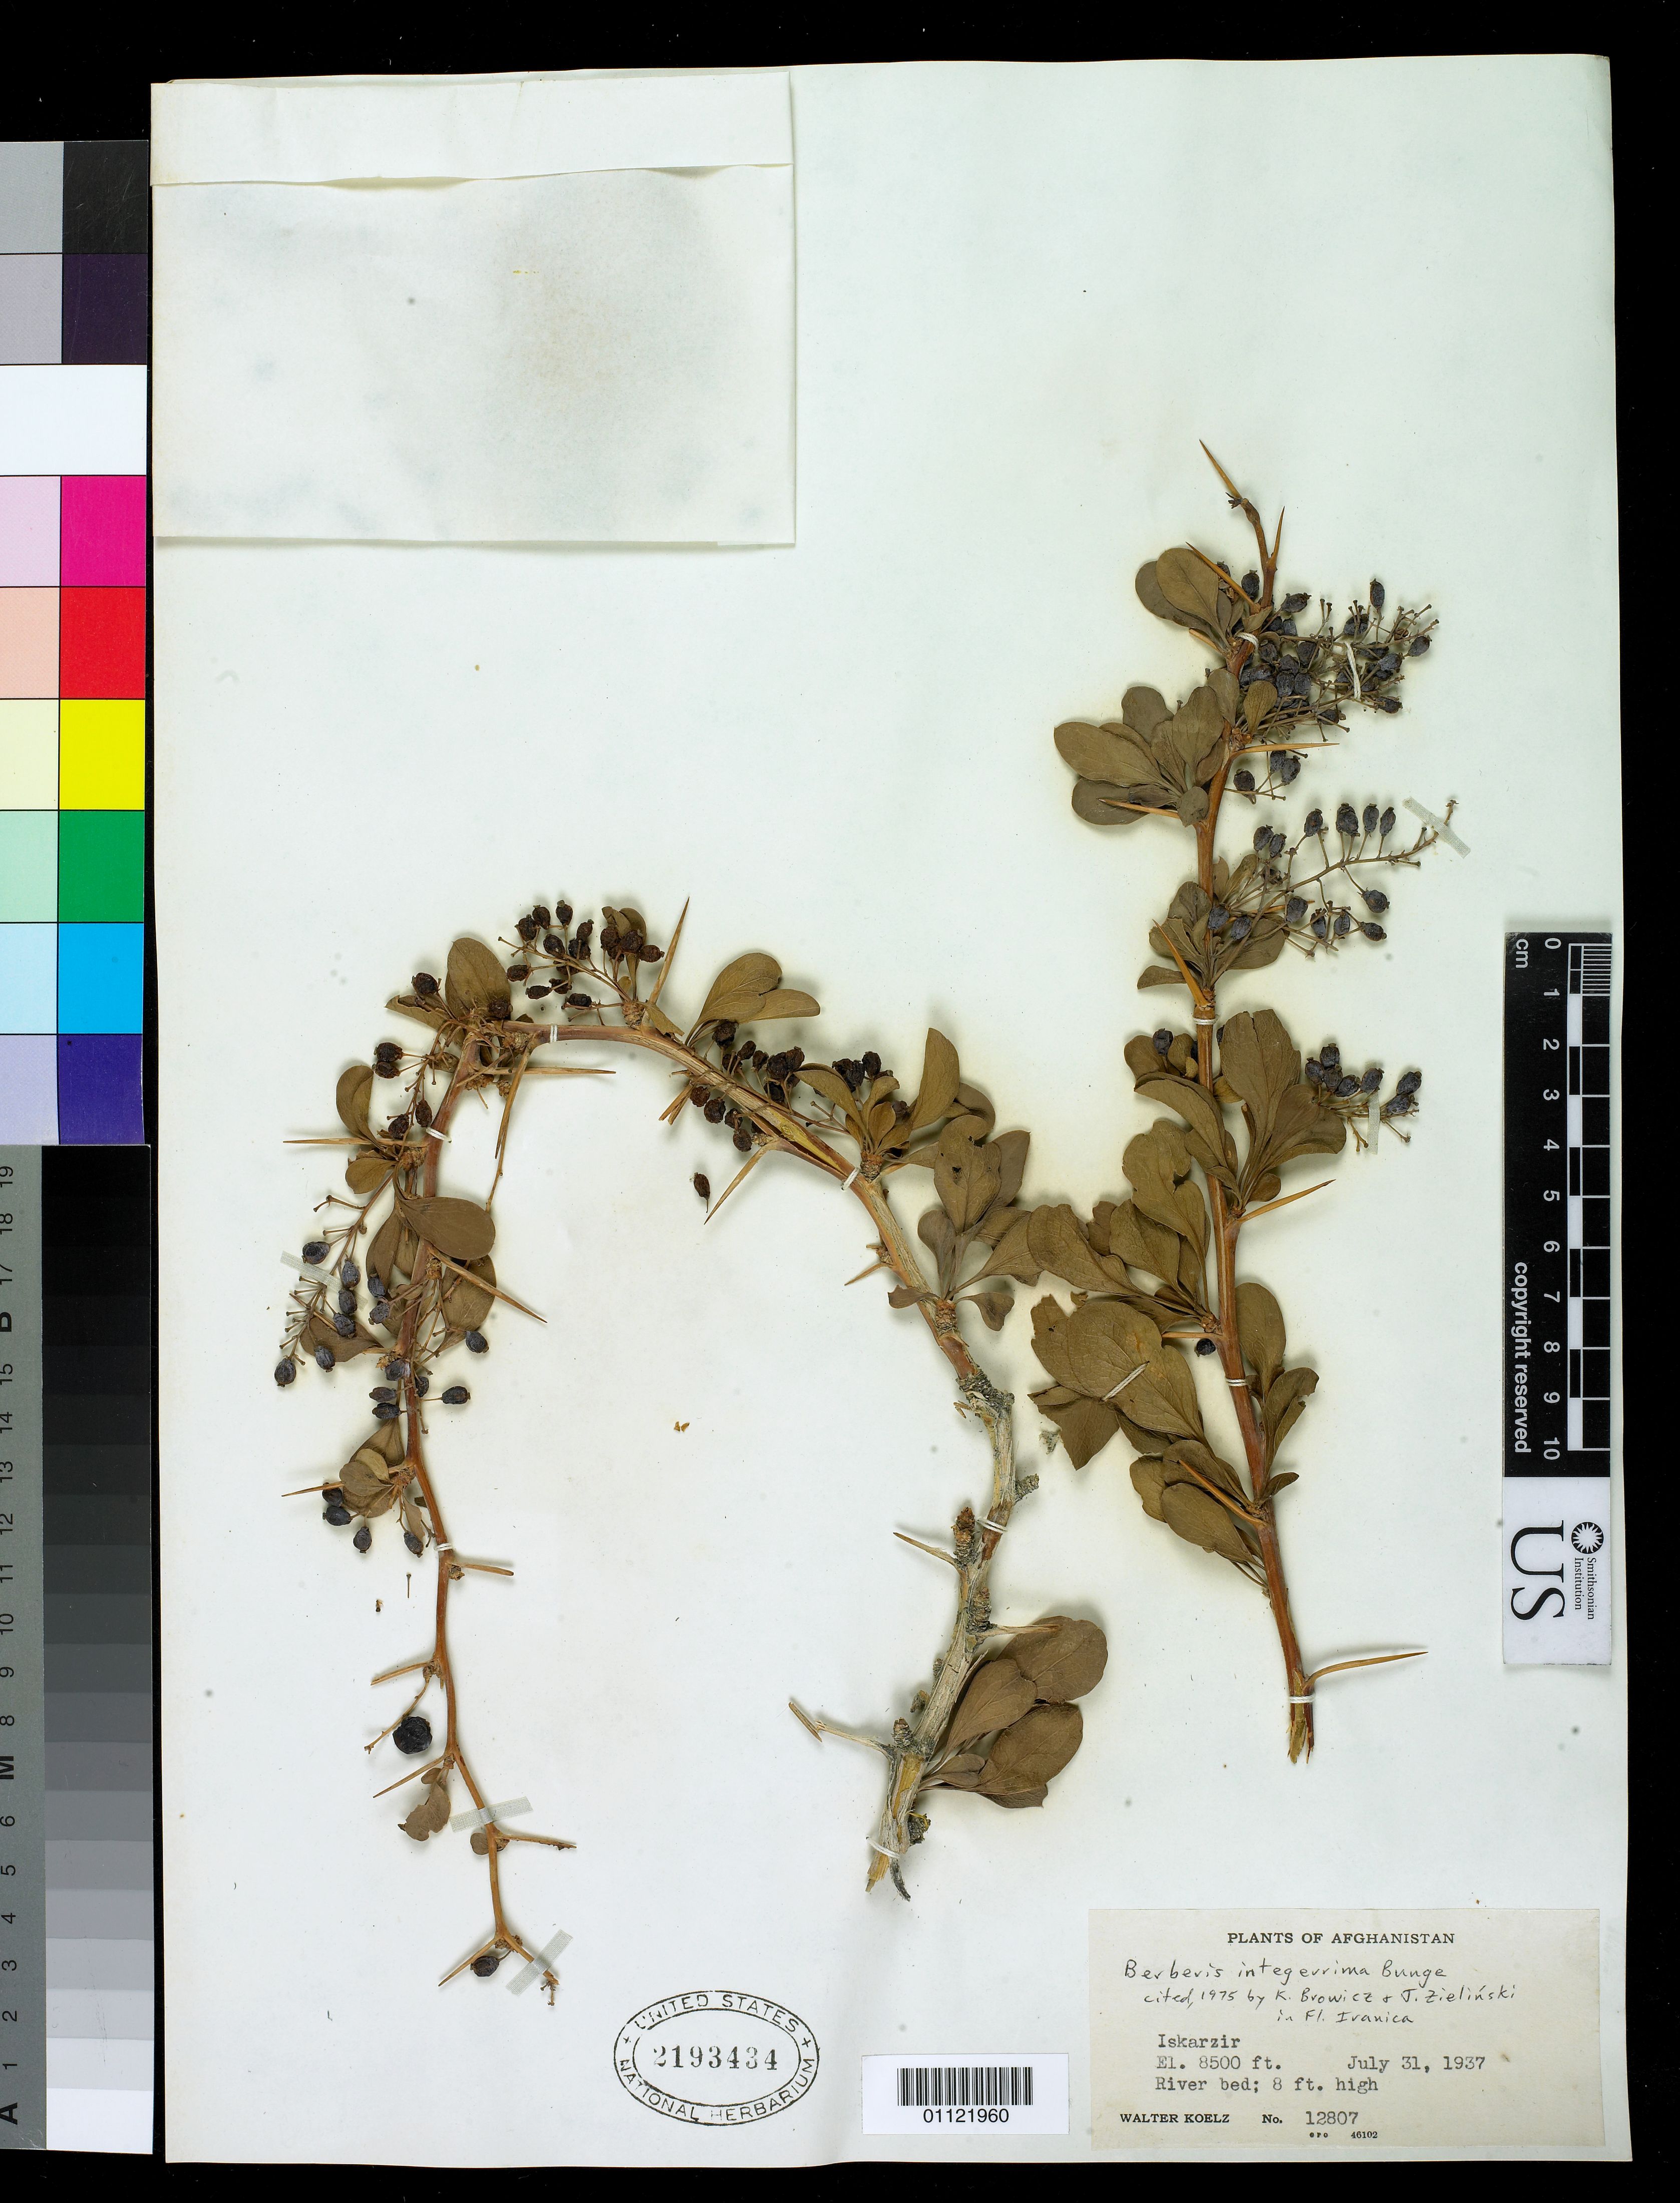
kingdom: Plantae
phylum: Tracheophyta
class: Magnoliopsida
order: Ranunculales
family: Berberidaceae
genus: Berberis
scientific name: Berberis integerrima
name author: Bunge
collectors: W. N. Koelz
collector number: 12807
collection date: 1937-07-31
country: Afghanistan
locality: Iskarzir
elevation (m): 2591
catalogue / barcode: US 2193434